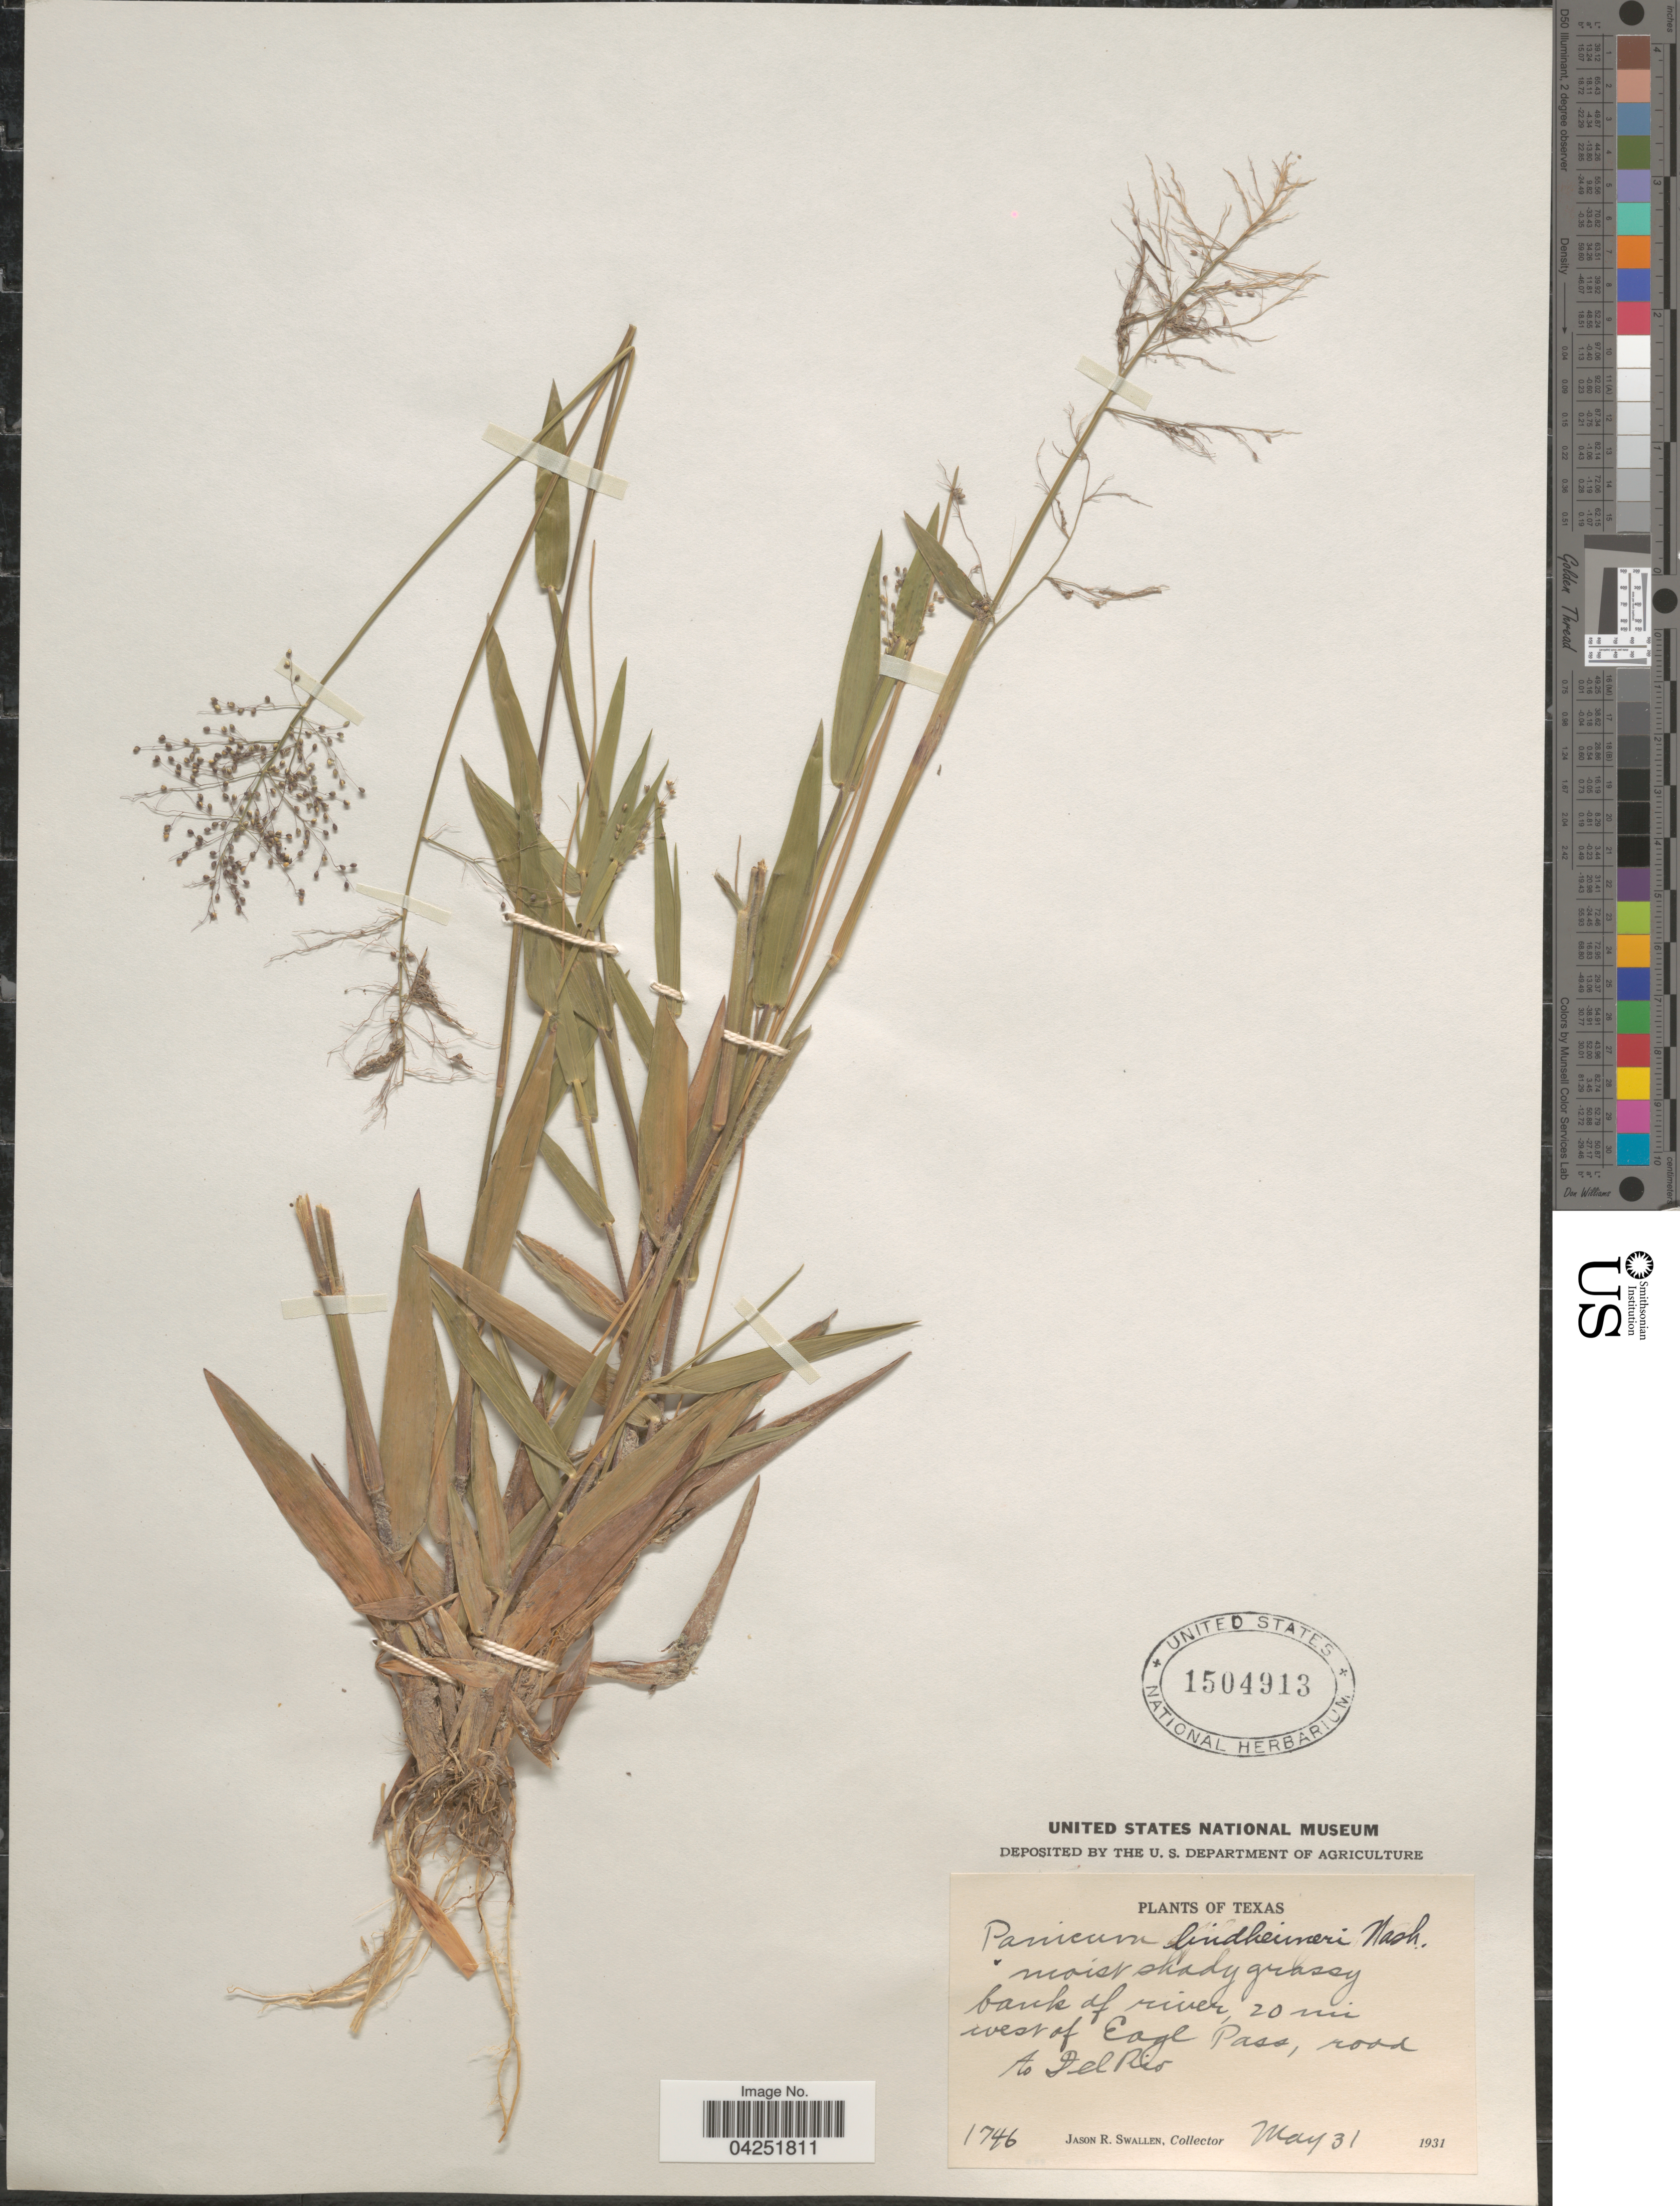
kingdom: Plantae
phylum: Tracheophyta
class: Liliopsida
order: Poales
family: Poaceae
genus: Dichanthelium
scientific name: Dichanthelium acuminatum var. lindheimeri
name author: (Nash) Gould & C.A. Clark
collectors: J. R. Swallen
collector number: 1746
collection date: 1931-05-31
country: United States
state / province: Texas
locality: Moist shady grassy bank of river, 20 mi. west of Eagle Pass, road to Del Rio.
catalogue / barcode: US 1504913